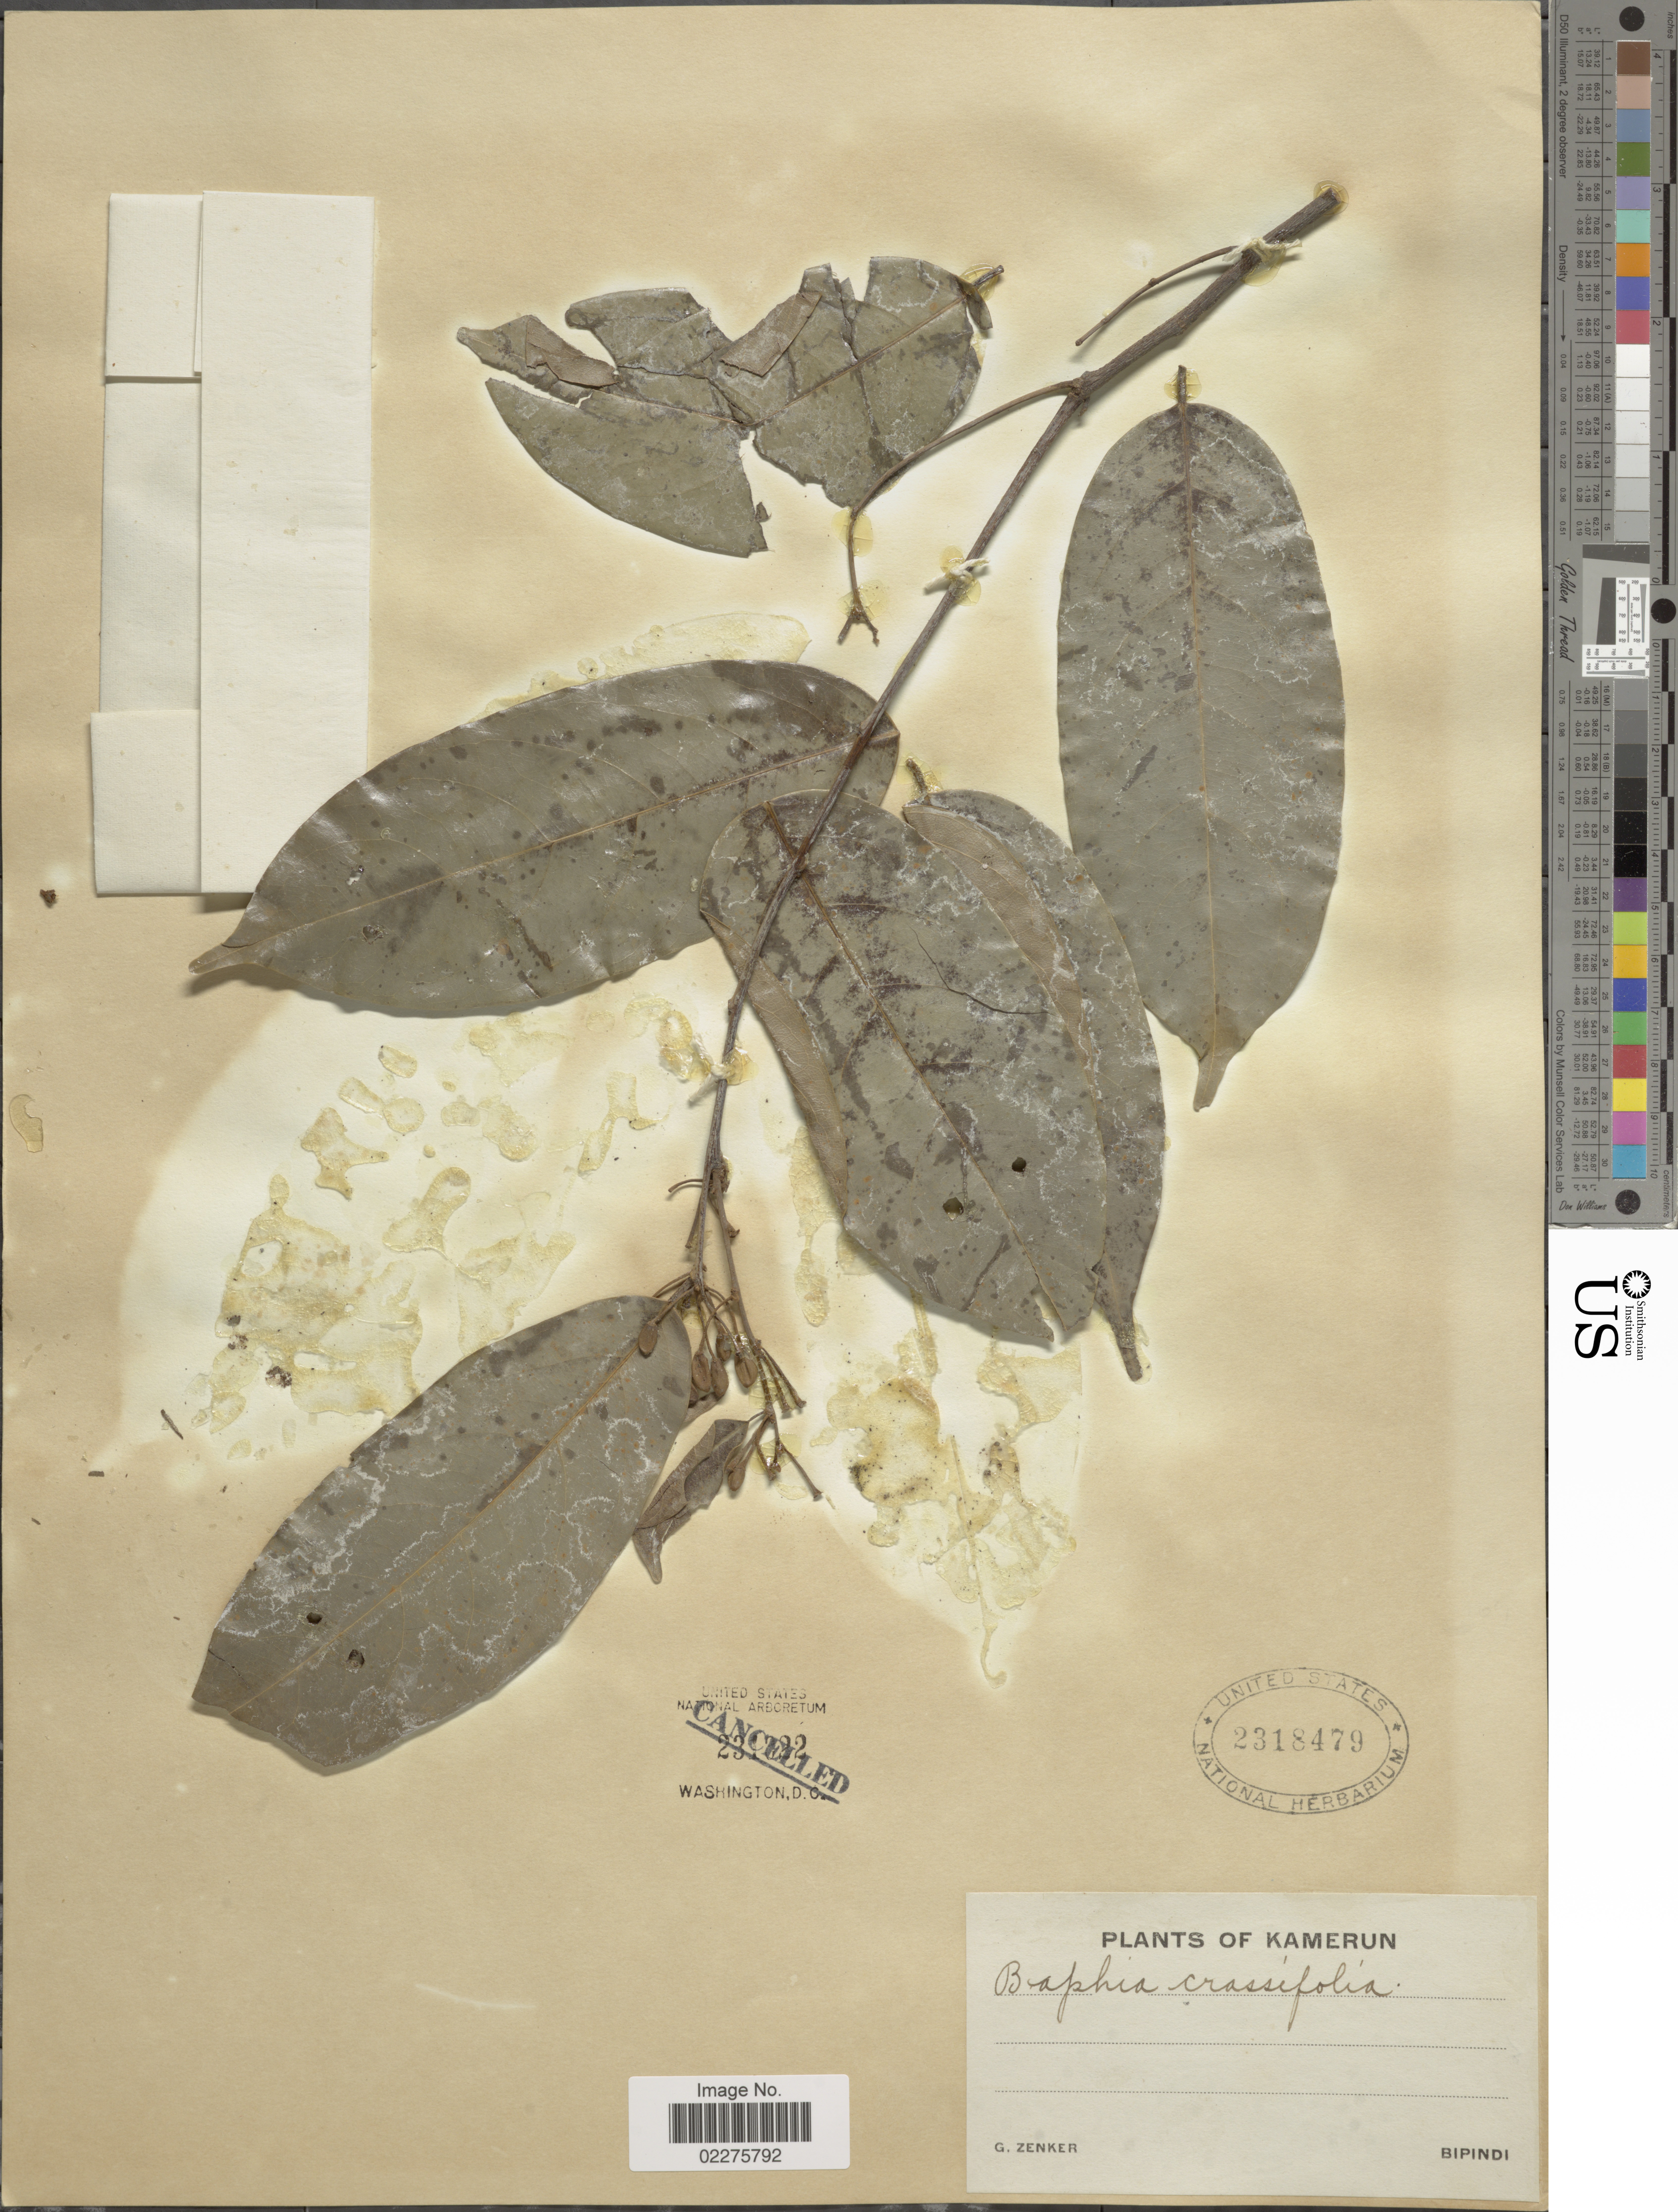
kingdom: Plantae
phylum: Tracheophyta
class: Magnoliopsida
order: Fabales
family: Fabaceae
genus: Baphia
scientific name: Baphia crassifolia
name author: Harms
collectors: G. A. Zenker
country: Cameroon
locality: Bipindi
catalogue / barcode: US 2318479